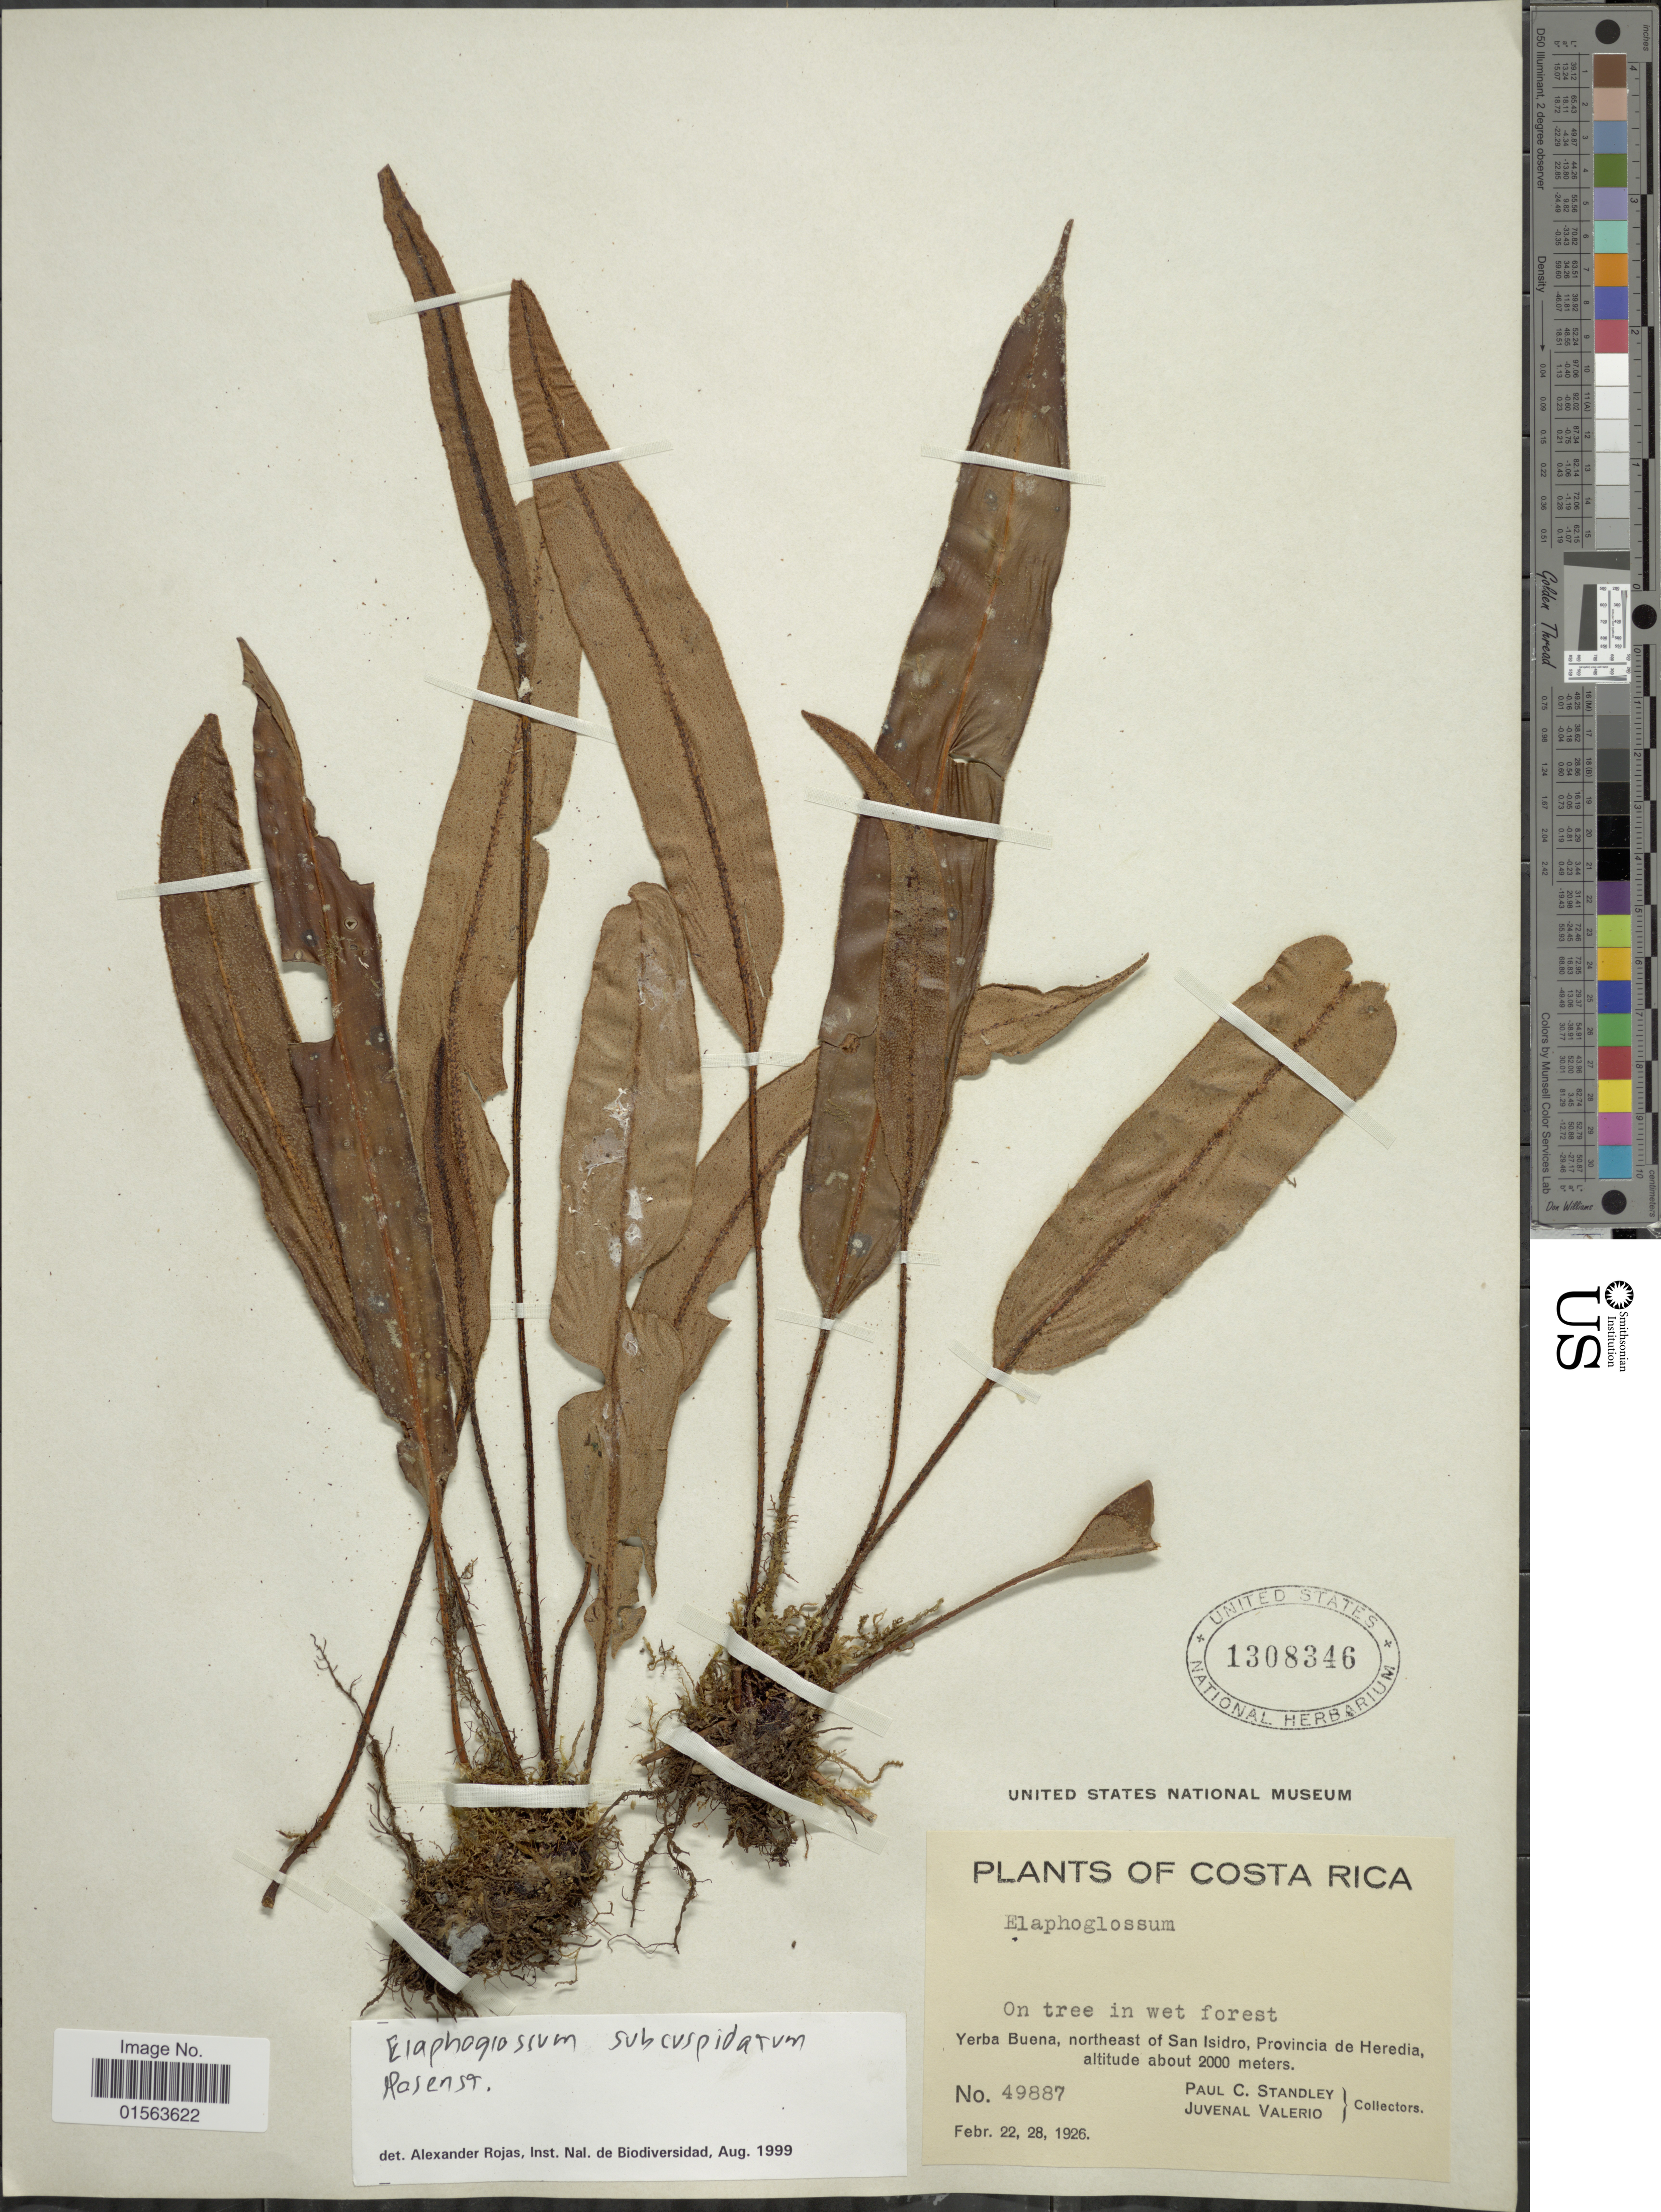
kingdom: Plantae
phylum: Tracheophyta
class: Polypodiopsida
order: Polypodiales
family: Dryopteridaceae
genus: Elaphoglossum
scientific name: Elaphoglossum subcuspidatum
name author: Rosenst.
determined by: Matos, F. B.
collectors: P. C. Standley & J. Valerio R.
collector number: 49887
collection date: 1926-02-22/1926-02-28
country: Costa Rica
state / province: Heredia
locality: Yerba Buena, northeast of San Isidro, Provincia de Heredia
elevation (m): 2000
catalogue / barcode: US 1308346